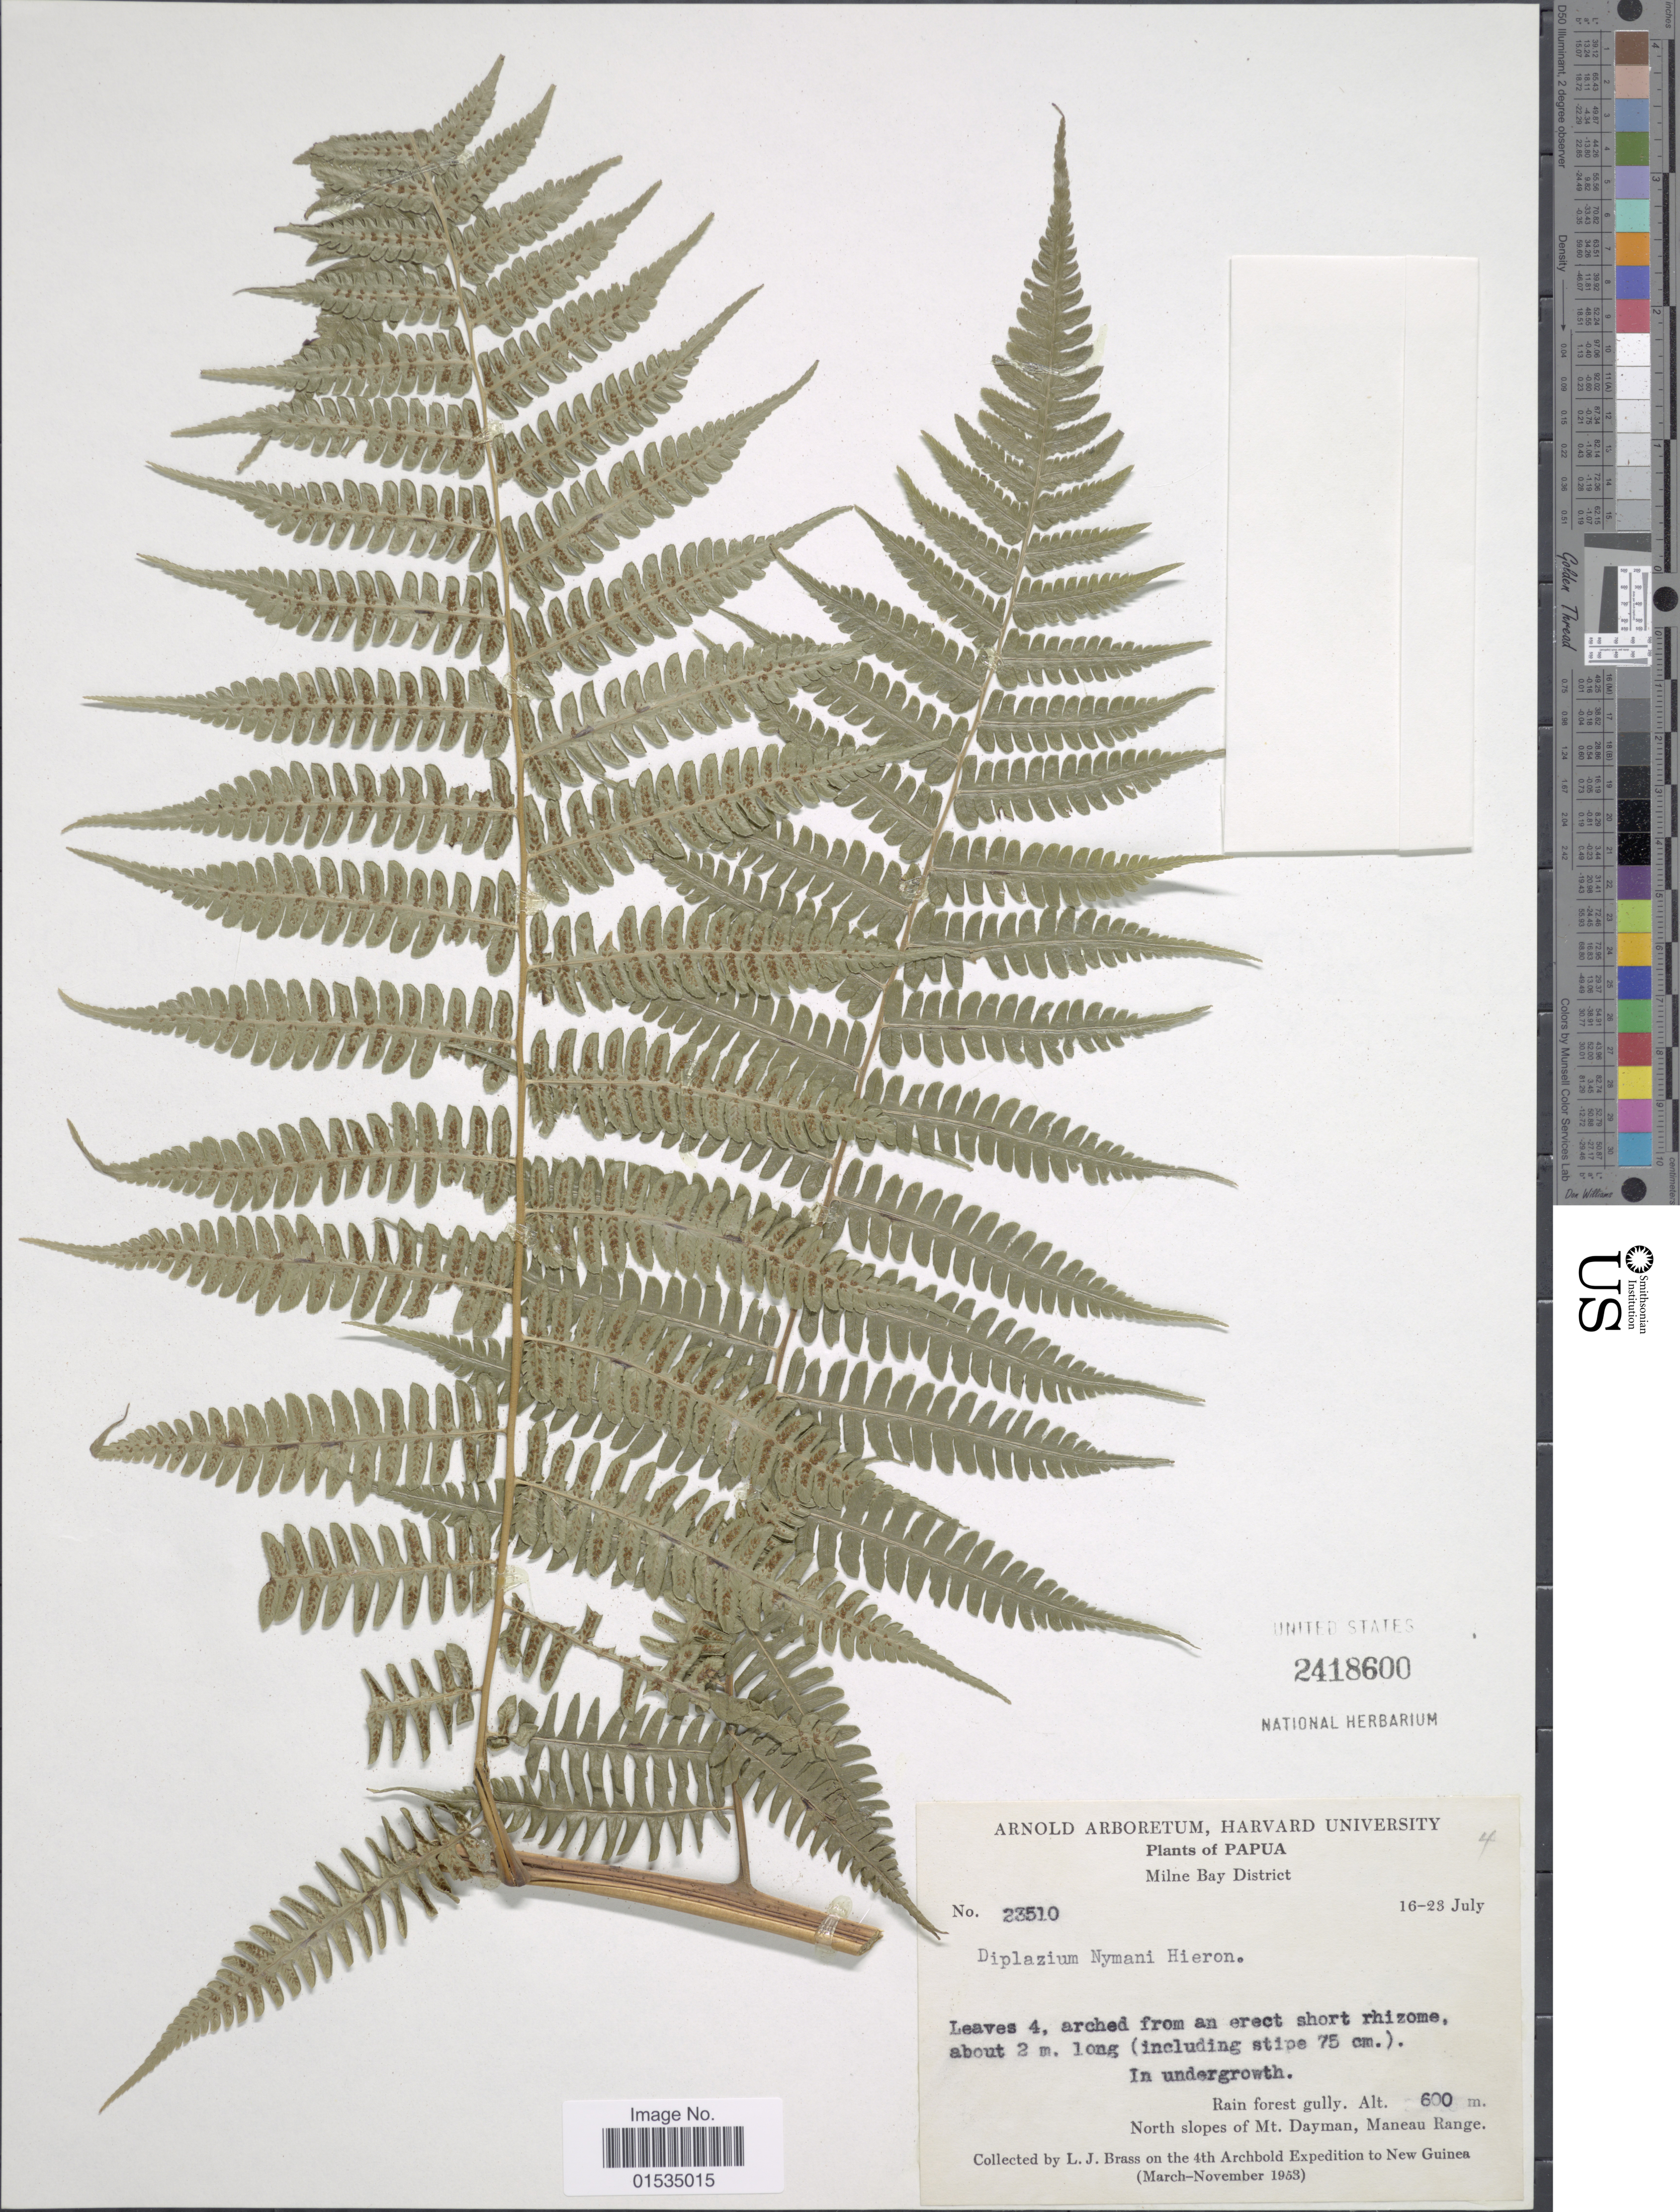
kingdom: Plantae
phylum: Tracheophyta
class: Polypodiopsida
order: Polypodiales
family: Athyriaceae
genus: Diplazium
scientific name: Diplazium nymanii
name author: Hieron.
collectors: L. J. Brass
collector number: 23510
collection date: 1953-07-16/1953-07-23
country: Papua New Guinea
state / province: Milne Bay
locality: Rain forest Gully, North slopes of Mt. Dayman, Maneau Range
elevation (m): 600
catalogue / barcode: US 2418600